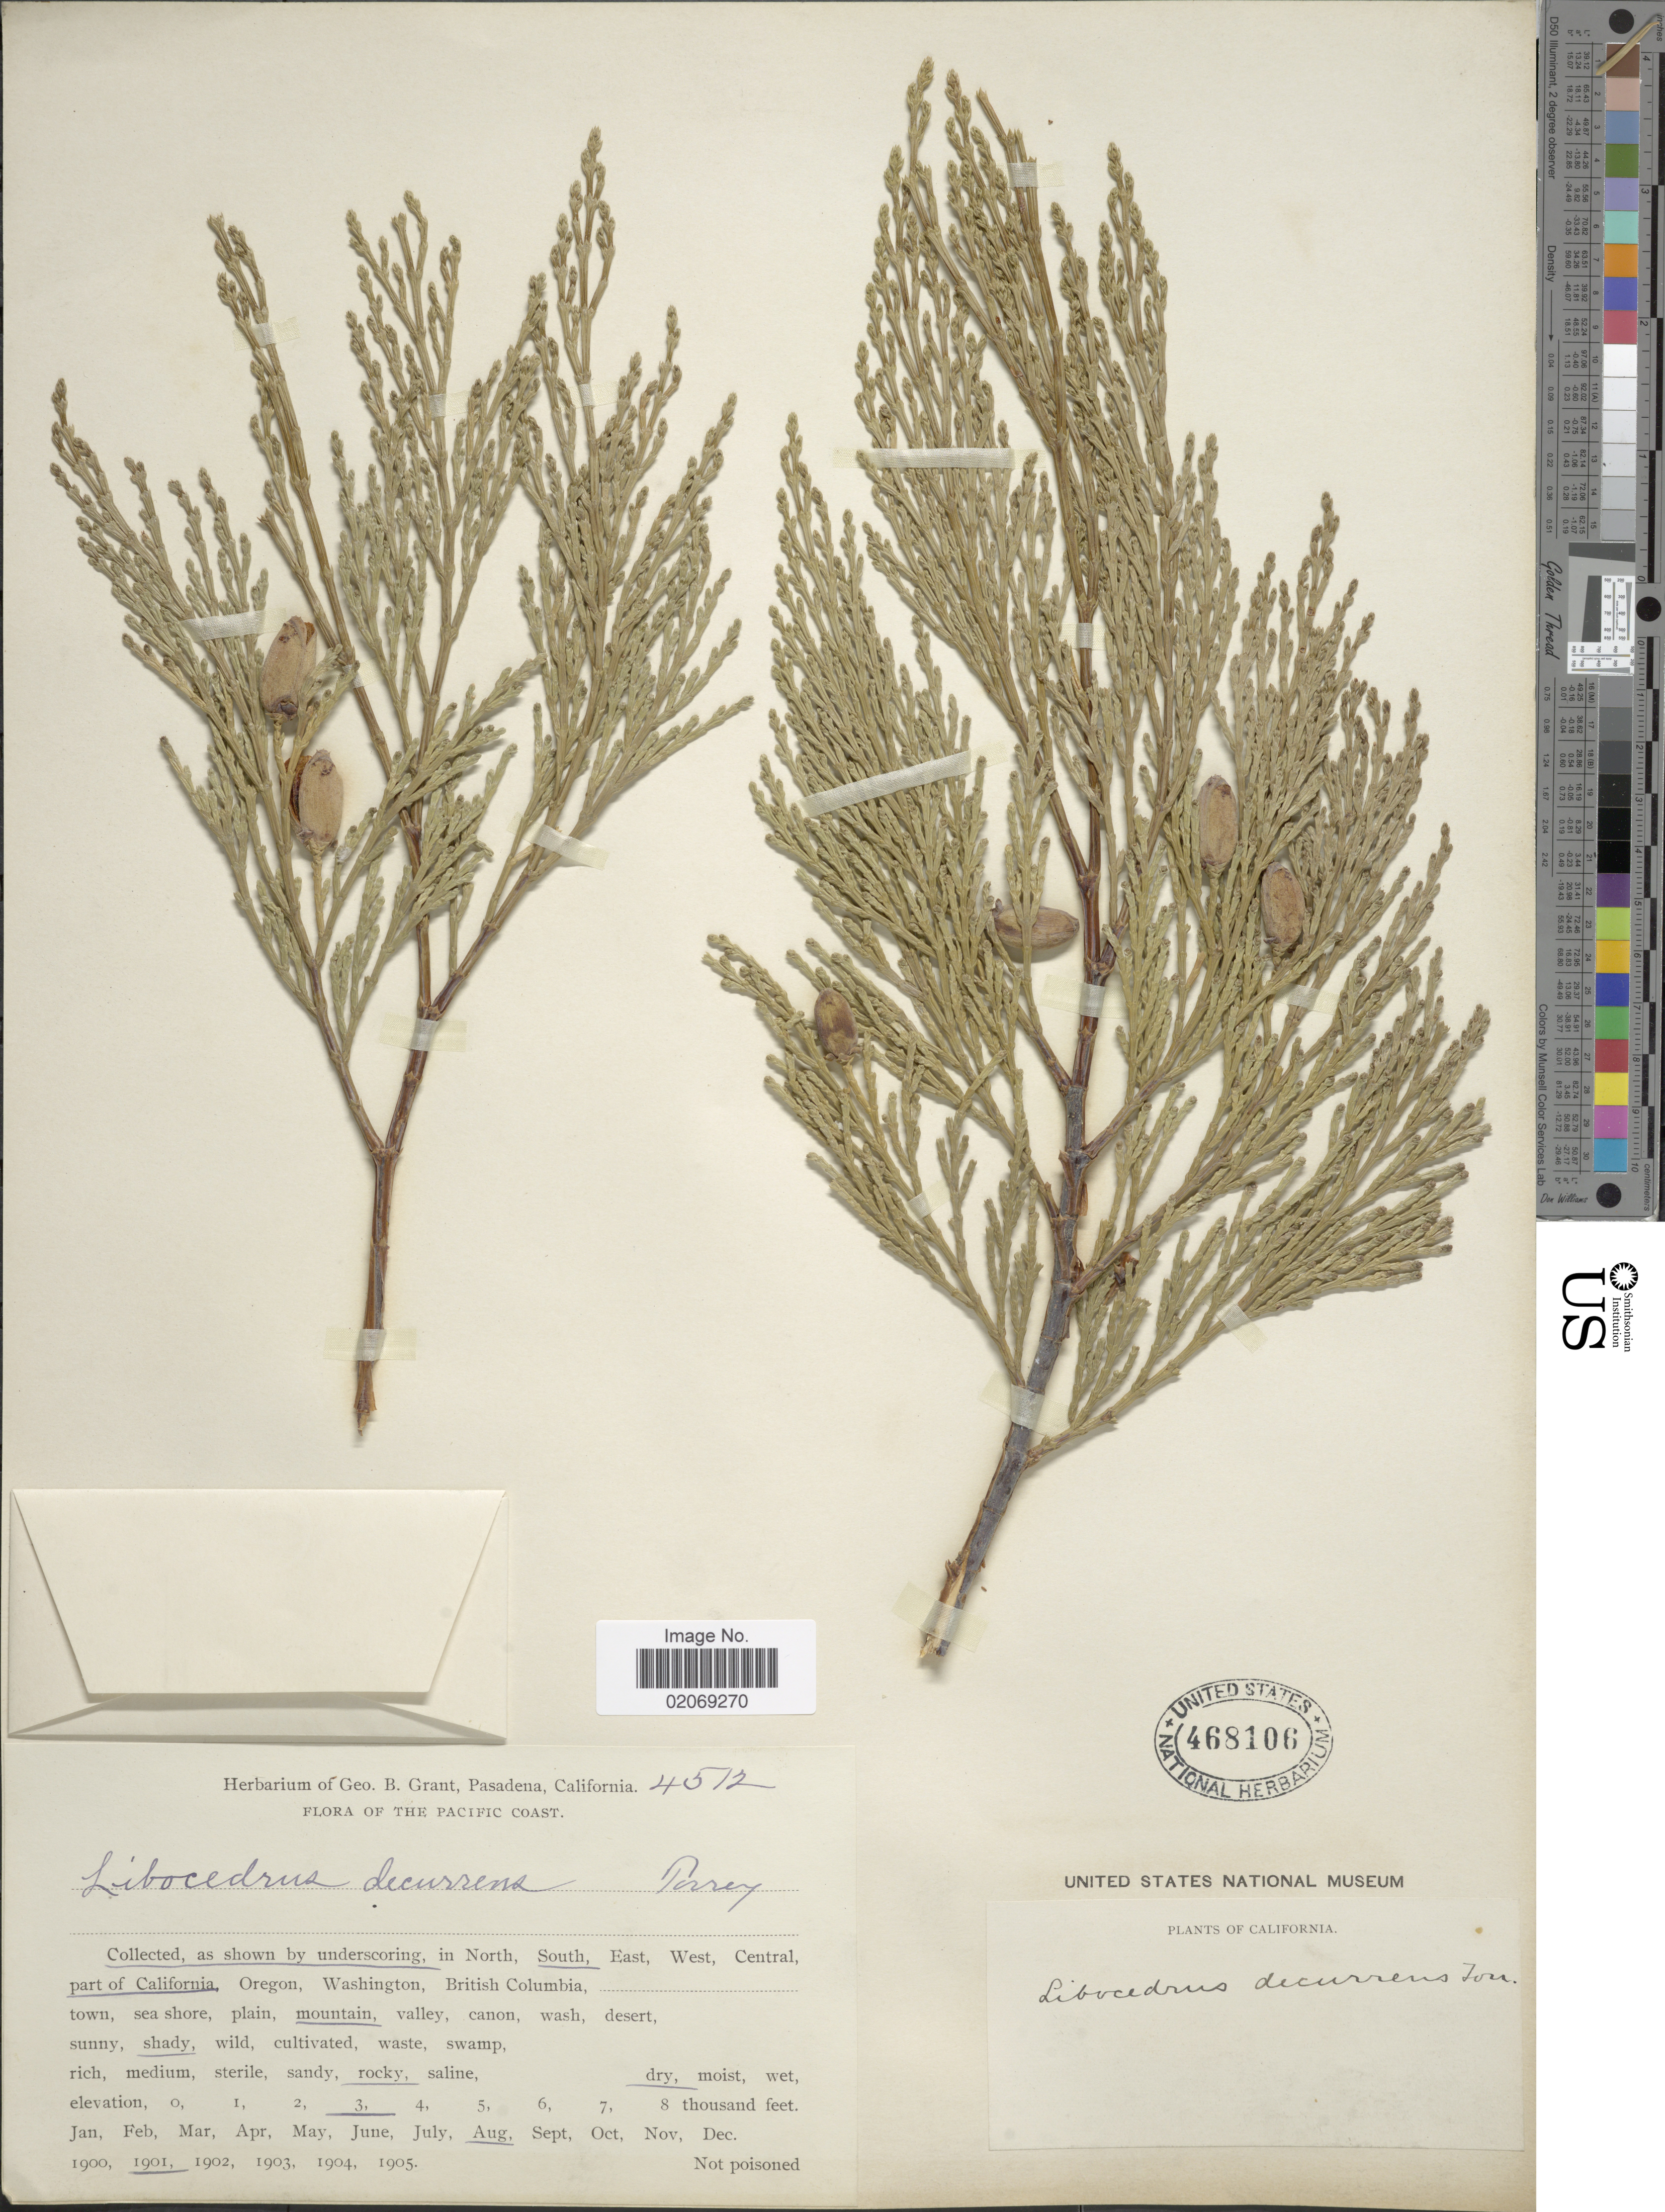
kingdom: Plantae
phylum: Tracheophyta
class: Pinopsida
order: Pinales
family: Cupressaceae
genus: Libocedrus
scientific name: Libocedrus decurrens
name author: Torr.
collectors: ex herb. Geo. B. Grant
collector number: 4512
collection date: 1901-08-03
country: United States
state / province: California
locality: South part of California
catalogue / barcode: US 468106